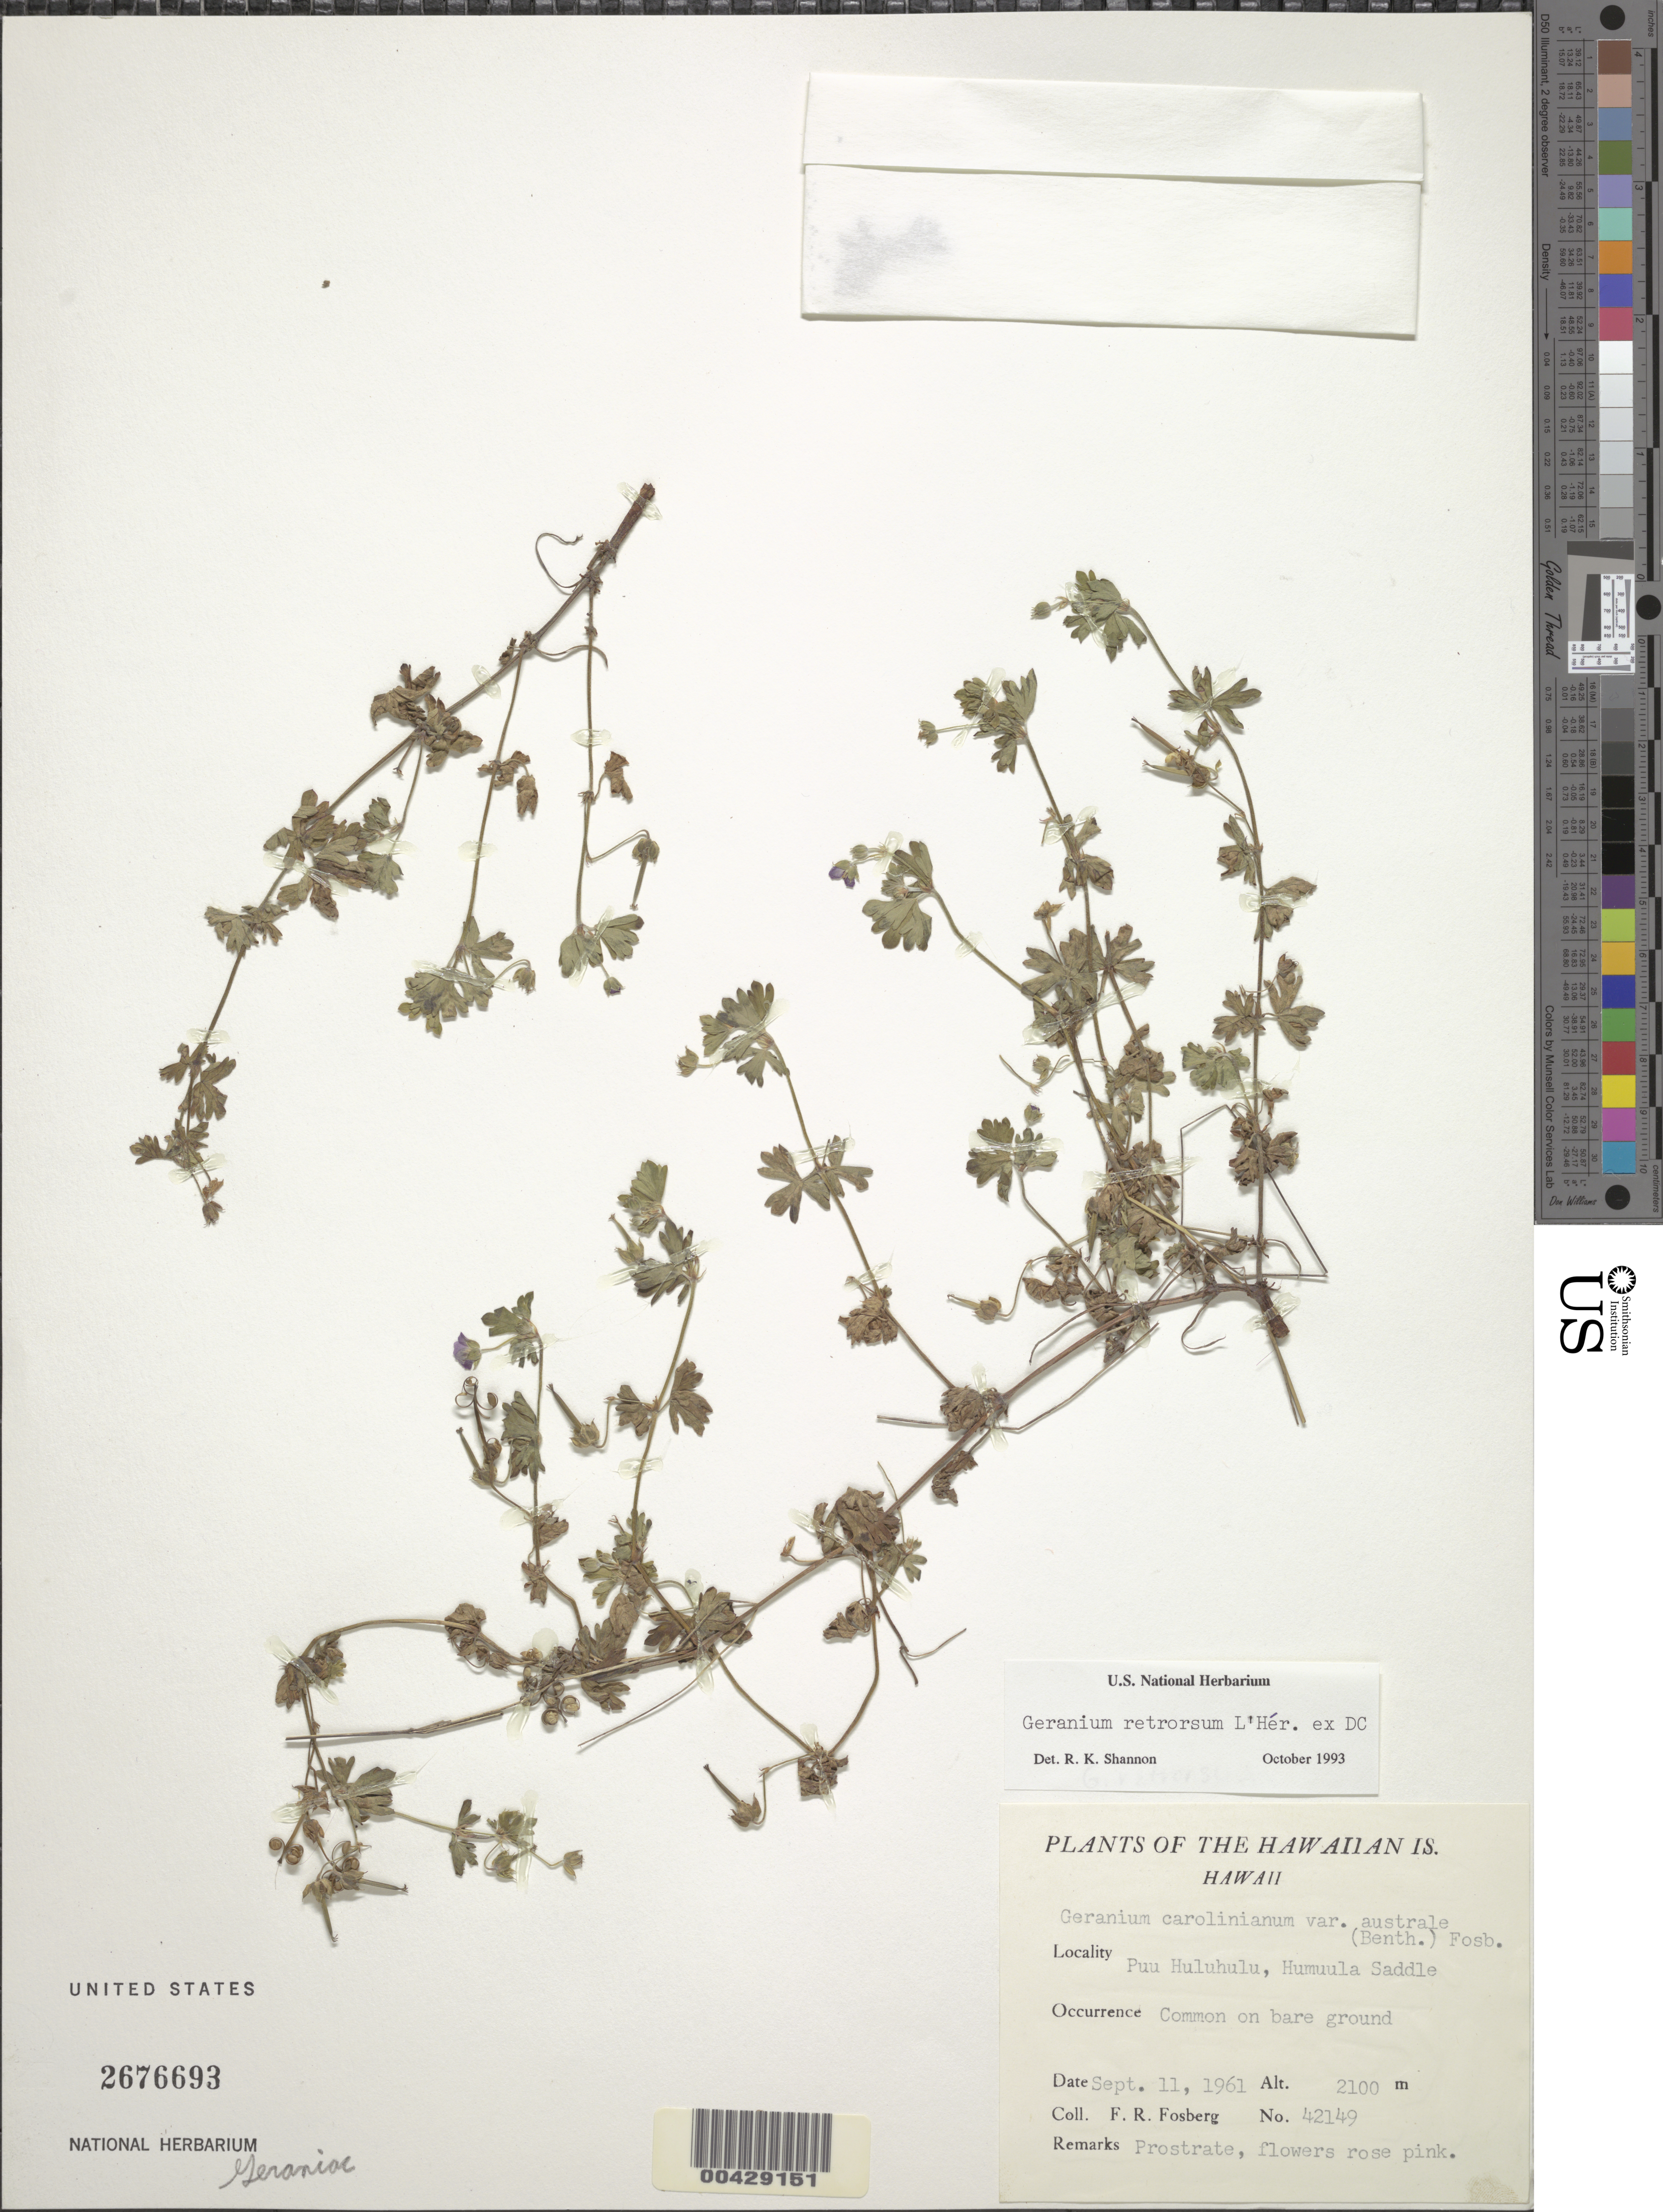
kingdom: Plantae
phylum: Tracheophyta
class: Magnoliopsida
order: Geraniales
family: Geraniaceae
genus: Geranium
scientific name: Geranium retrorsum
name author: L'Hér. ex DC.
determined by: Shannon, R. K., (UNITED STATES)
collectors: F. R. Fosberg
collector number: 42149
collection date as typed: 11 Sep 1961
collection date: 1961-09-11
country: United States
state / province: Hawaii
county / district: Hawaii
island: Hawaii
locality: Puu Huluhulu, Humuula Saddle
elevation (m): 2100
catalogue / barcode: US 2676693